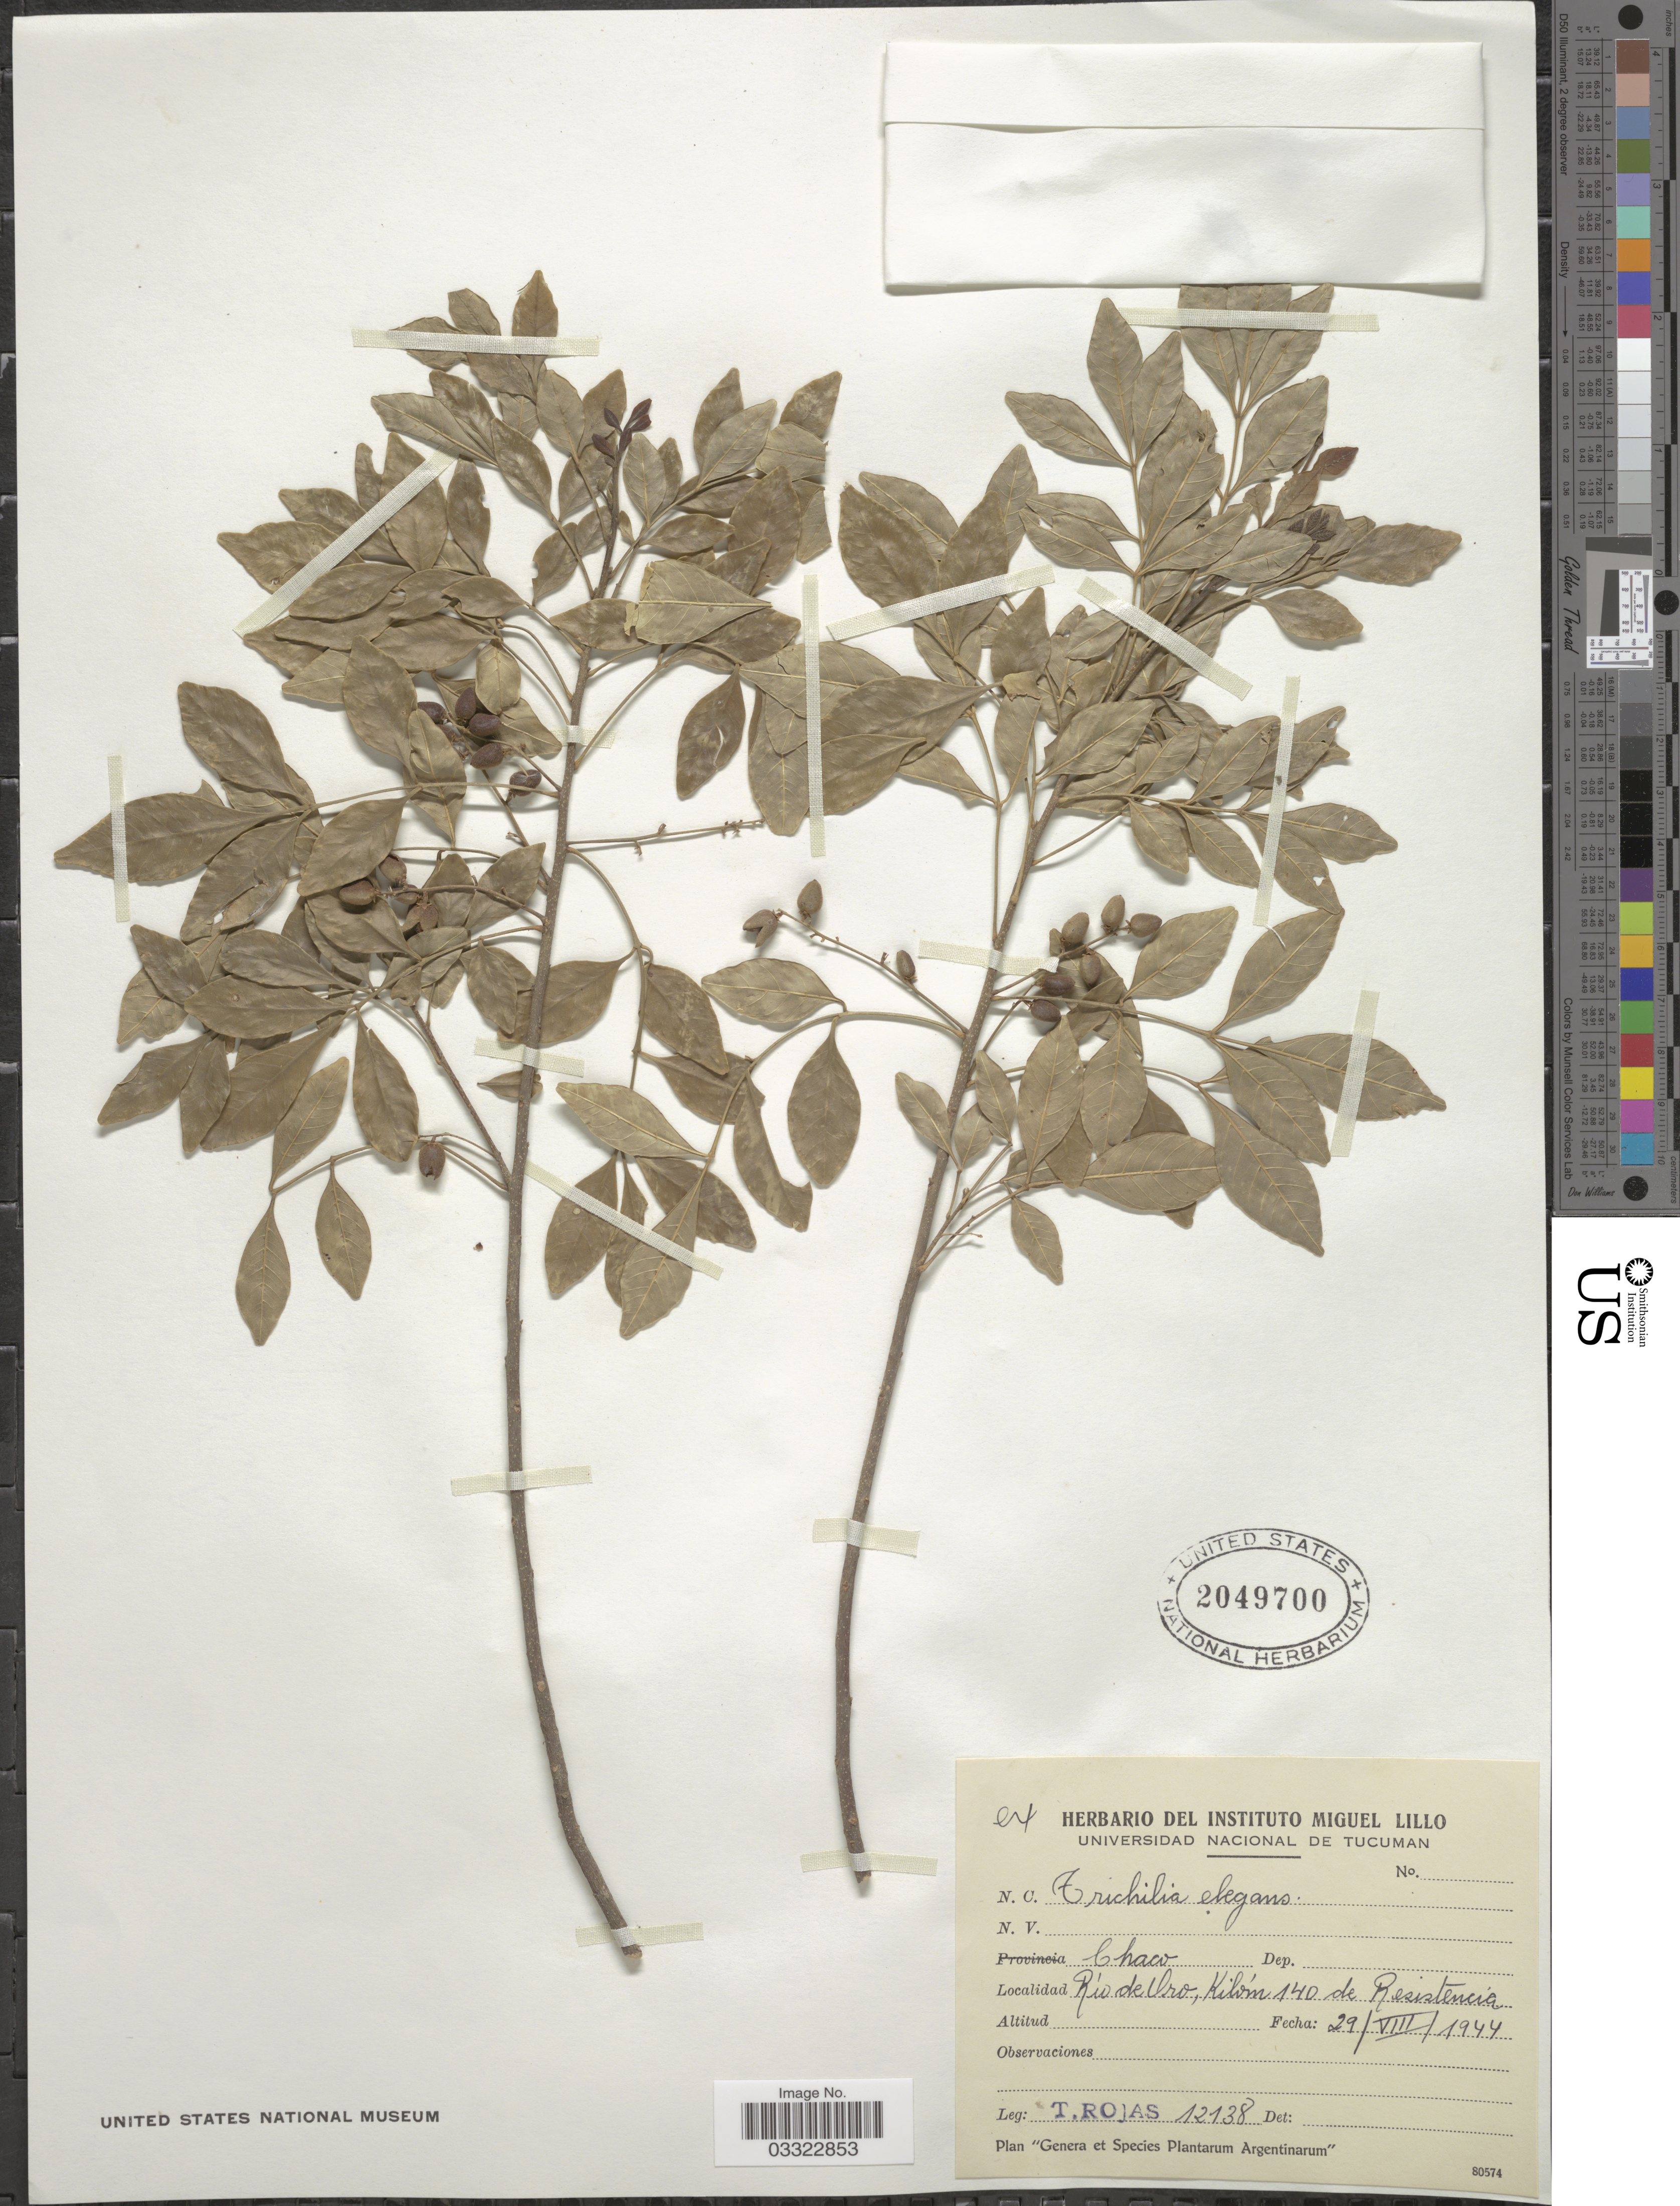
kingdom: Plantae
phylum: Tracheophyta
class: Magnoliopsida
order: Sapindales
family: Meliaceae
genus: Trichilia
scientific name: Trichilia elegans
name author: A. Juss.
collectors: T. Rojas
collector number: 12138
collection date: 1944-08-29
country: Argentina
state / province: Chaco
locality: Río de Oro, Kilóm 140 de Resistencia.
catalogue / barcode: US 2049700